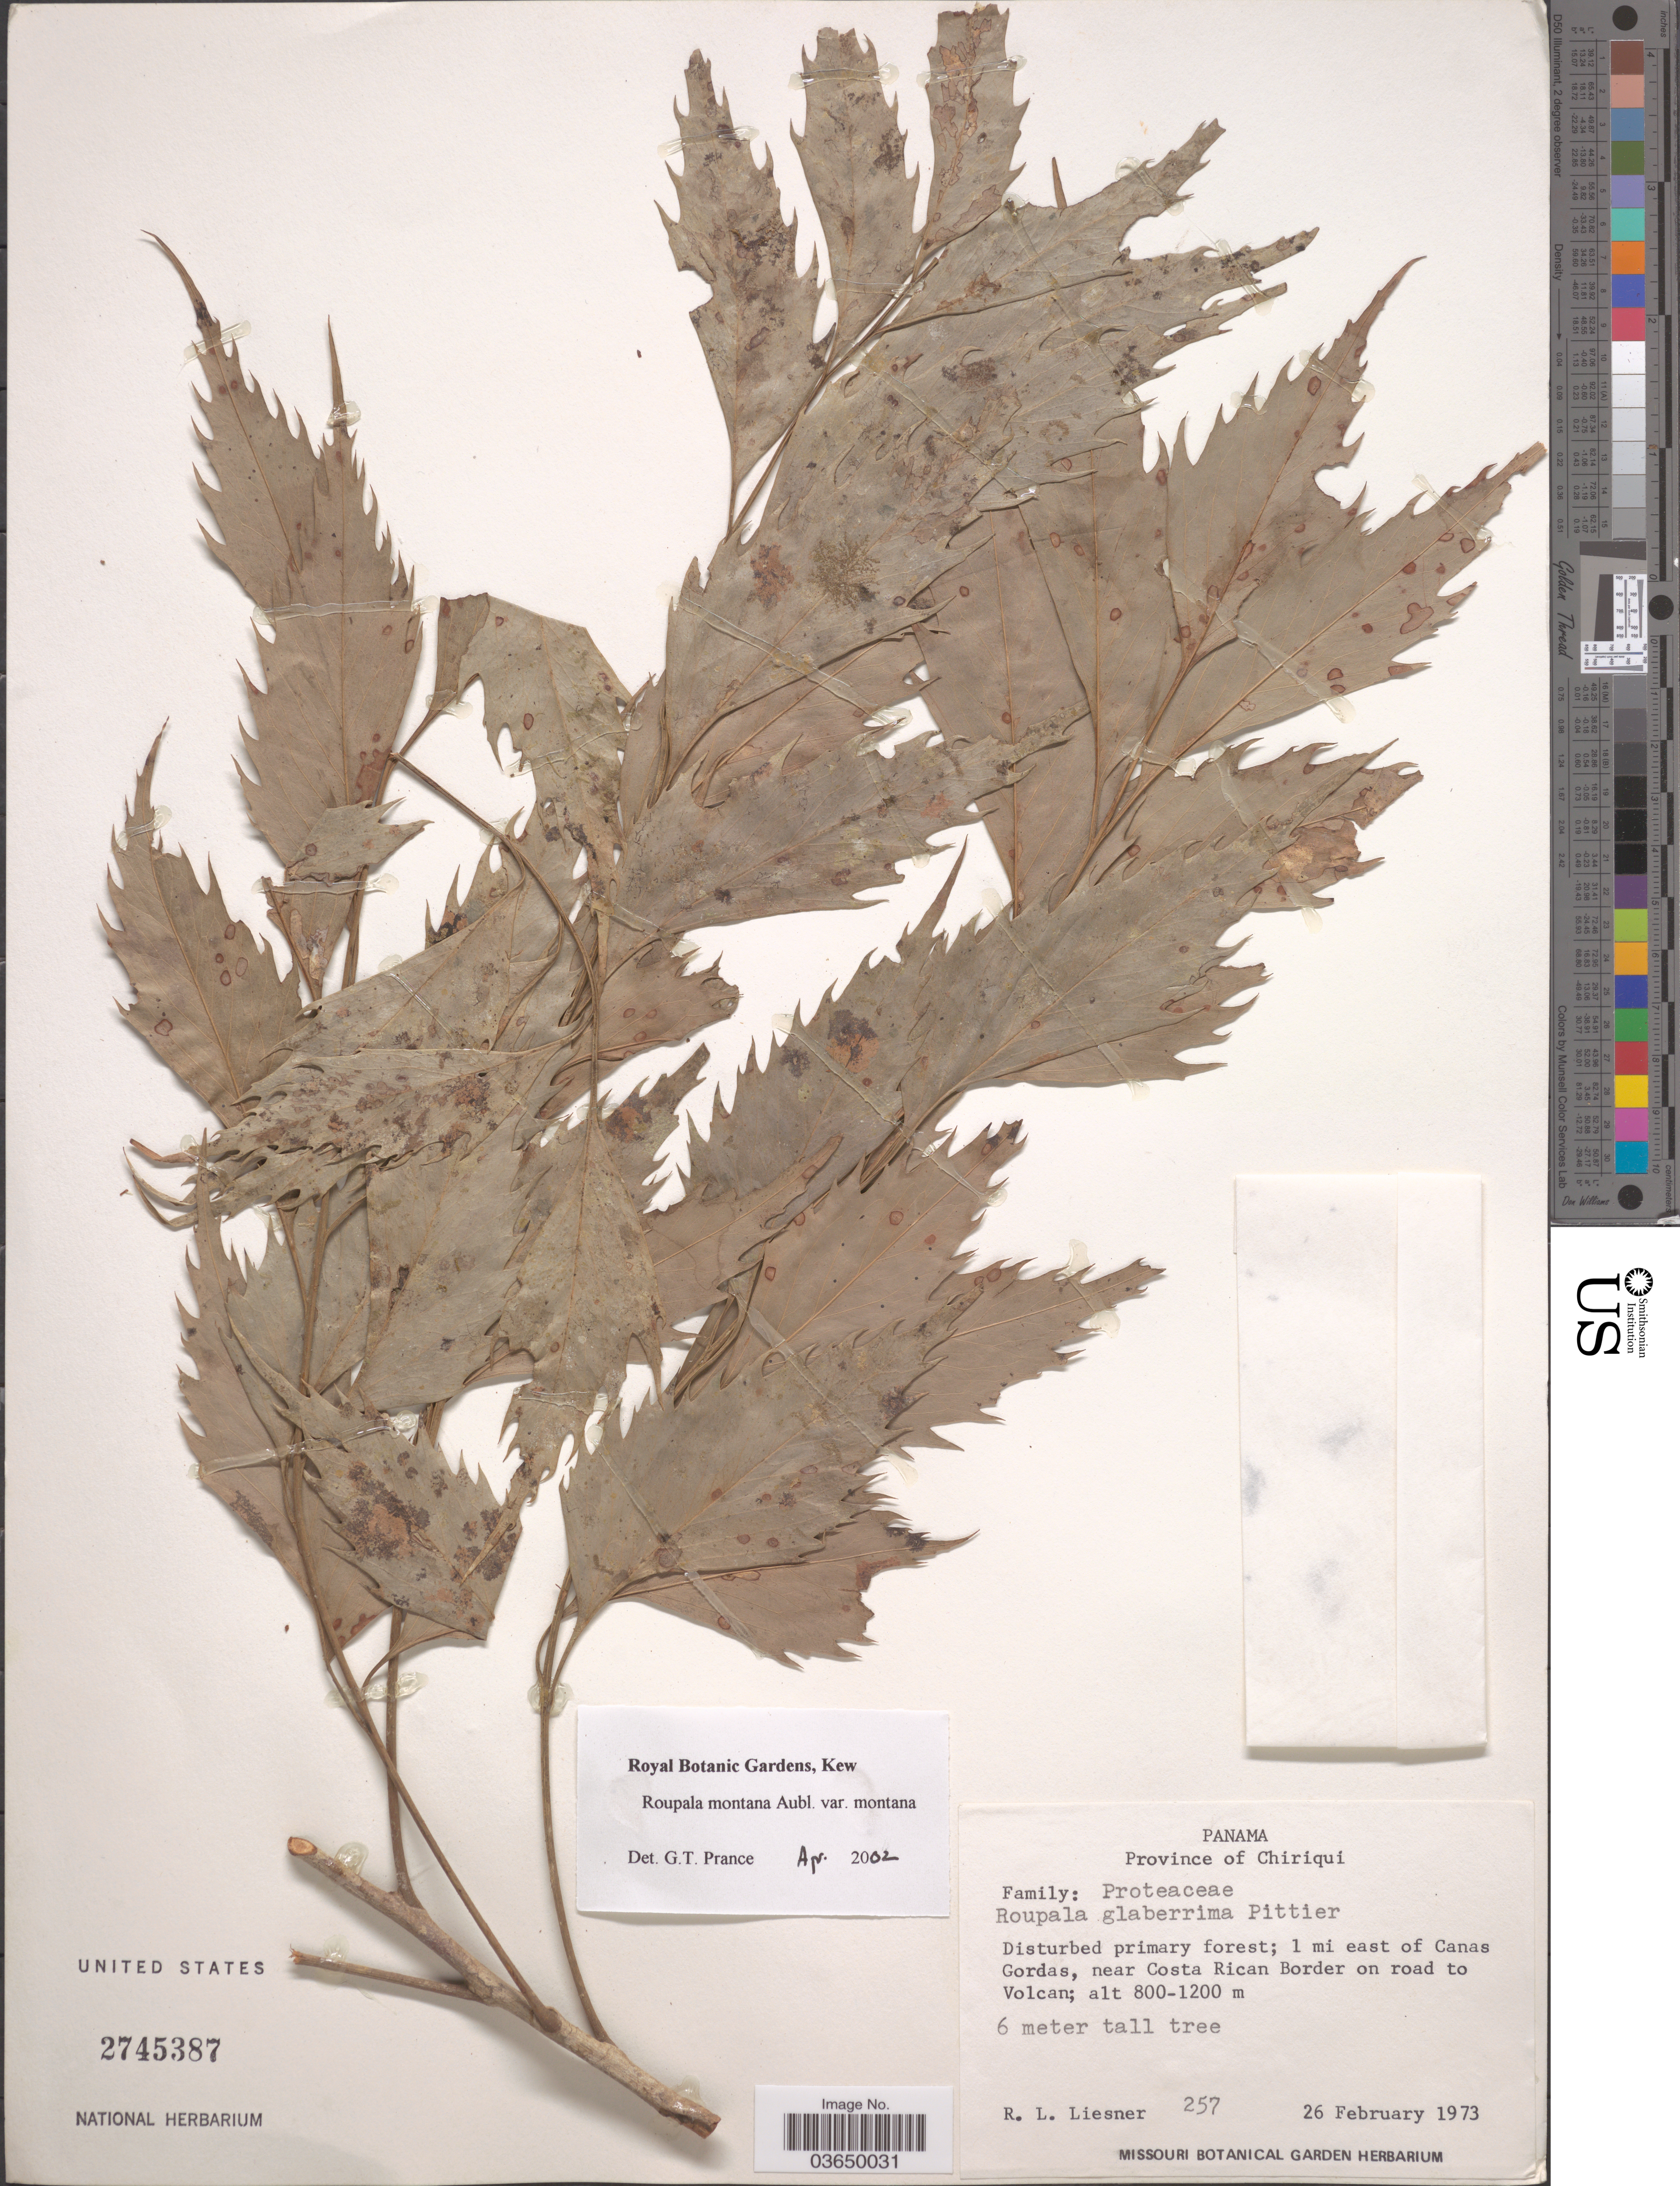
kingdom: Plantae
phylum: Tracheophyta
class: Magnoliopsida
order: Proteales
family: Proteaceae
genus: Roupala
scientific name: Roupala montana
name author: Aubl.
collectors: R. L. Liesner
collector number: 257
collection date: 1973-02-26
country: Panama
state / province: Chiriqui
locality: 1 mi east of Canas Gordas, near Costa Rican border on road to Volcan.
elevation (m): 800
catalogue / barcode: US 2745387